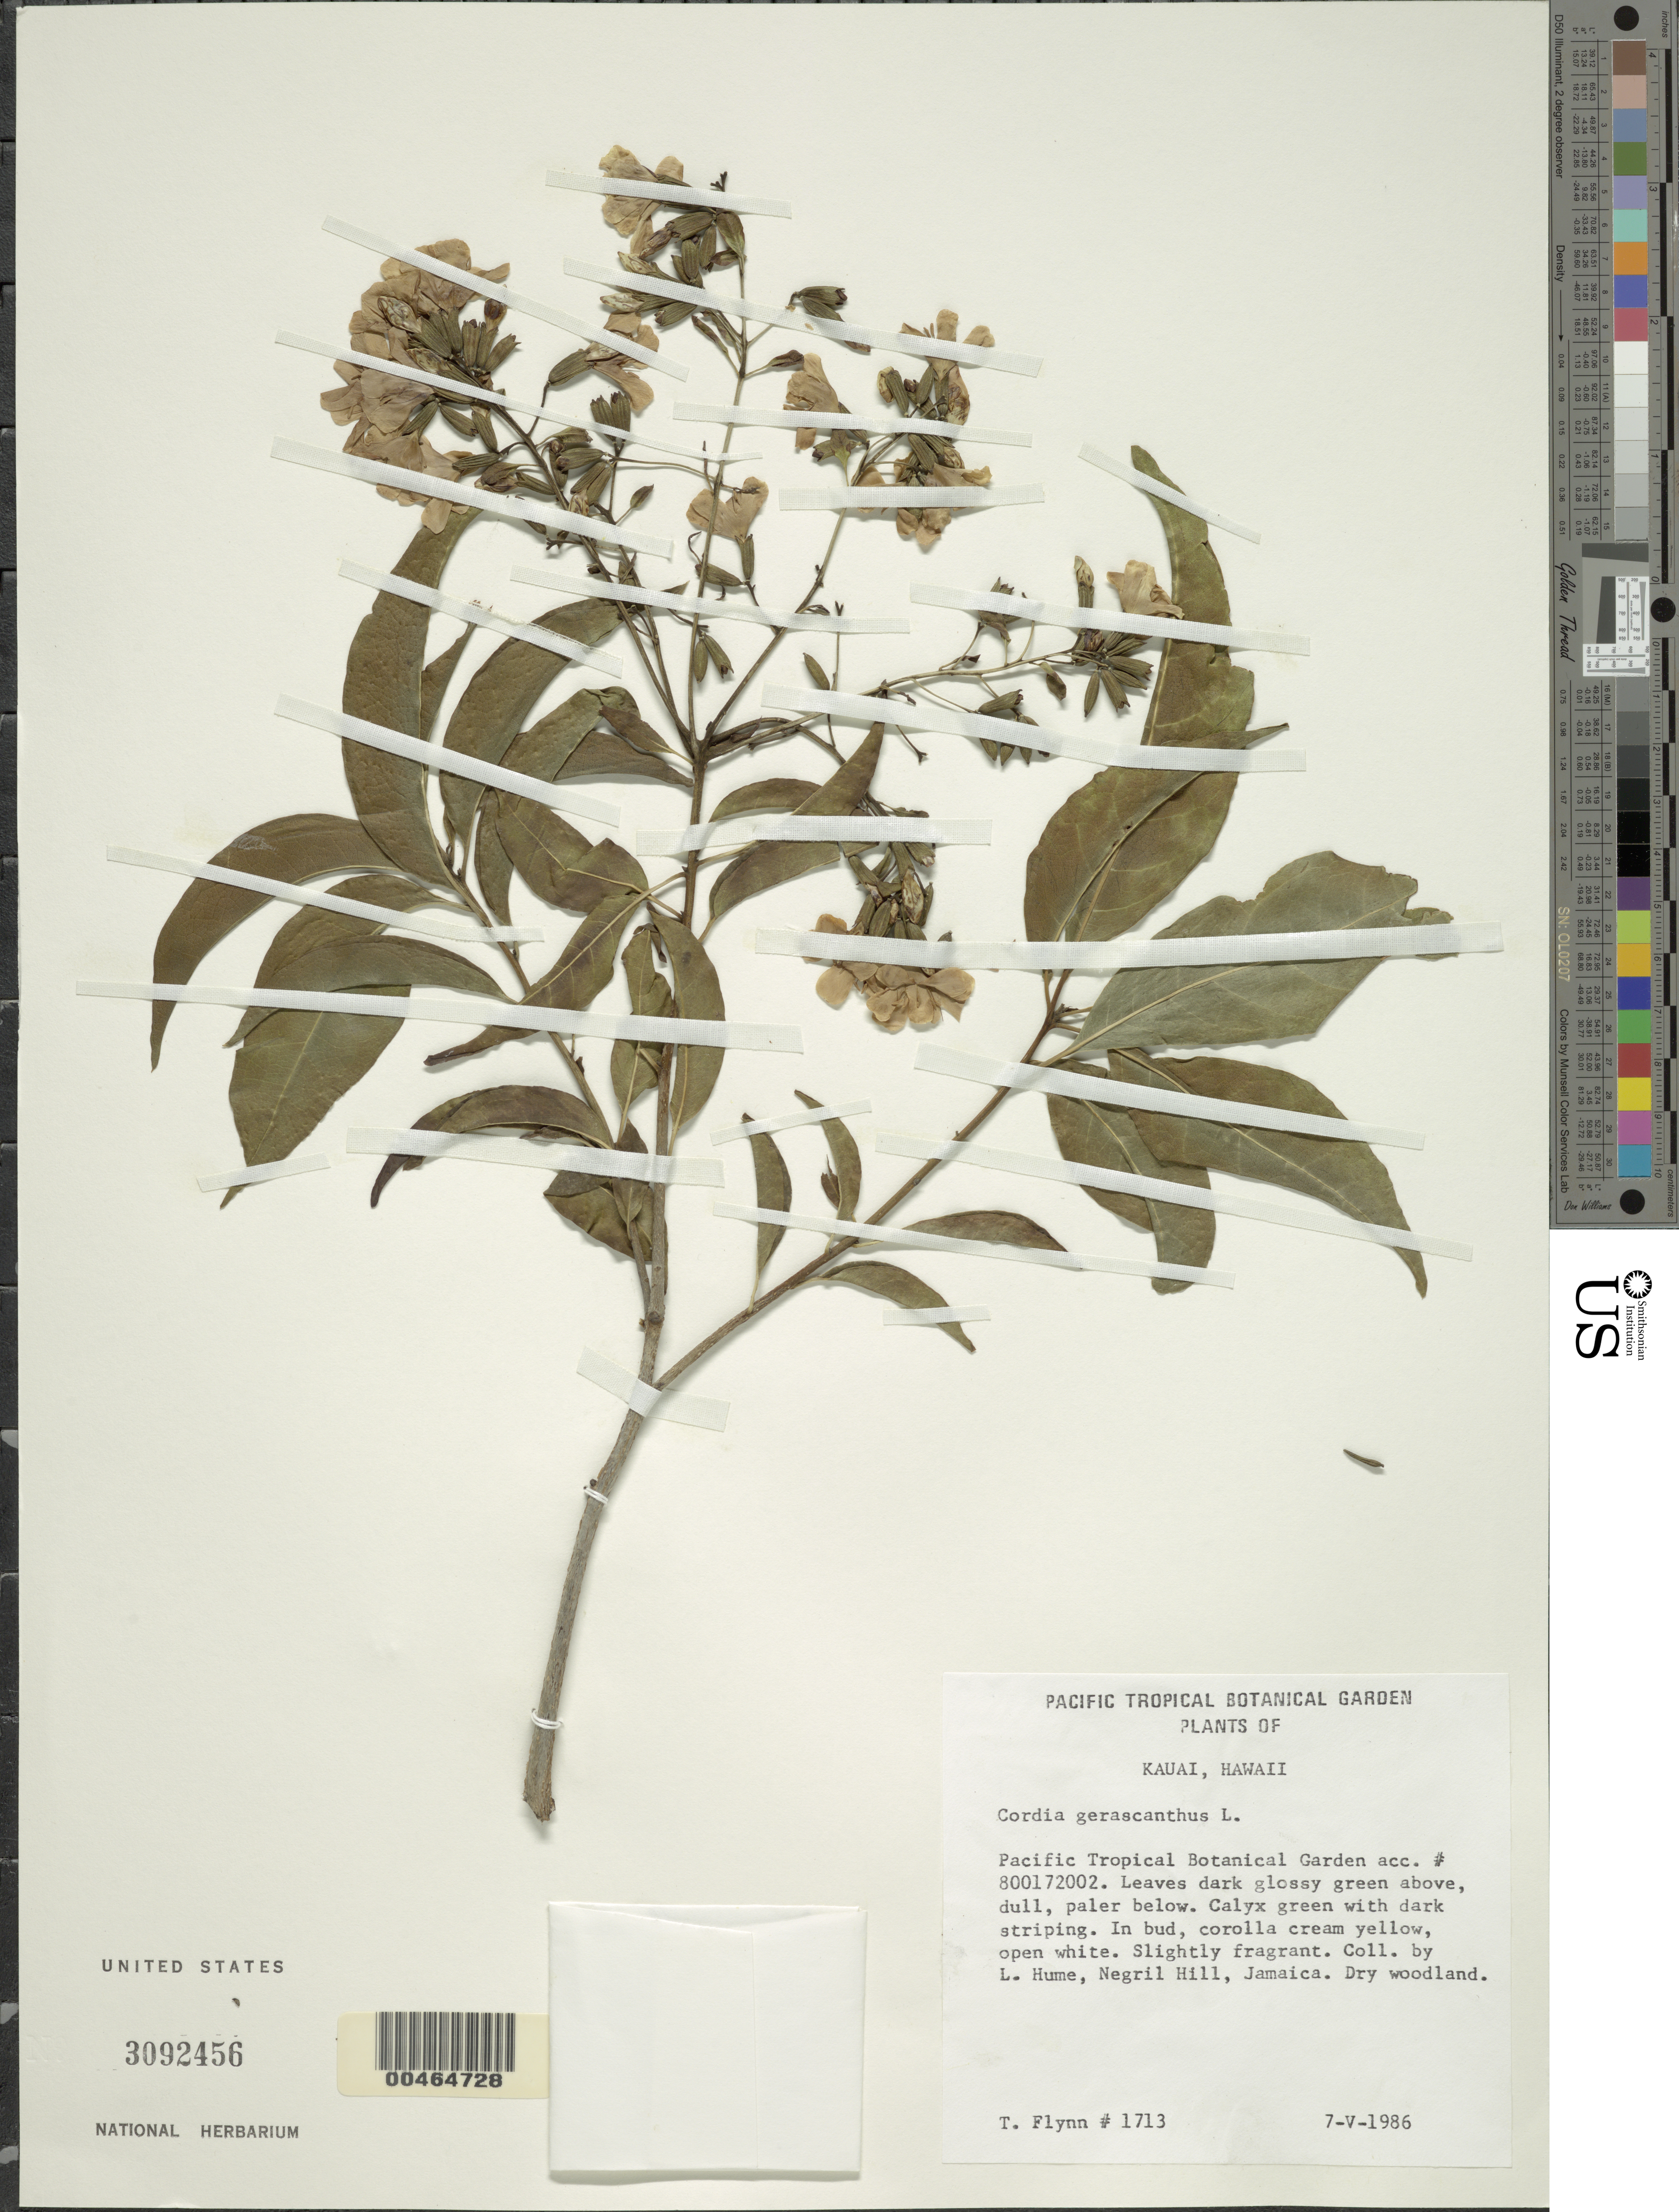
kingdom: Plantae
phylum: Tracheophyta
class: Magnoliopsida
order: Boraginales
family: Cordiaceae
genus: Cordia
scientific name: Cordia gerascanthus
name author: L.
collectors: T. W. Flynn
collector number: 1713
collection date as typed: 7 May 1986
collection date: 1986-05-07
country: United States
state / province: Hawaii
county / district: Kauai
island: Kaua'i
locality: Pacific Tropical Botanical Garden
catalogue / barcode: US 3092456